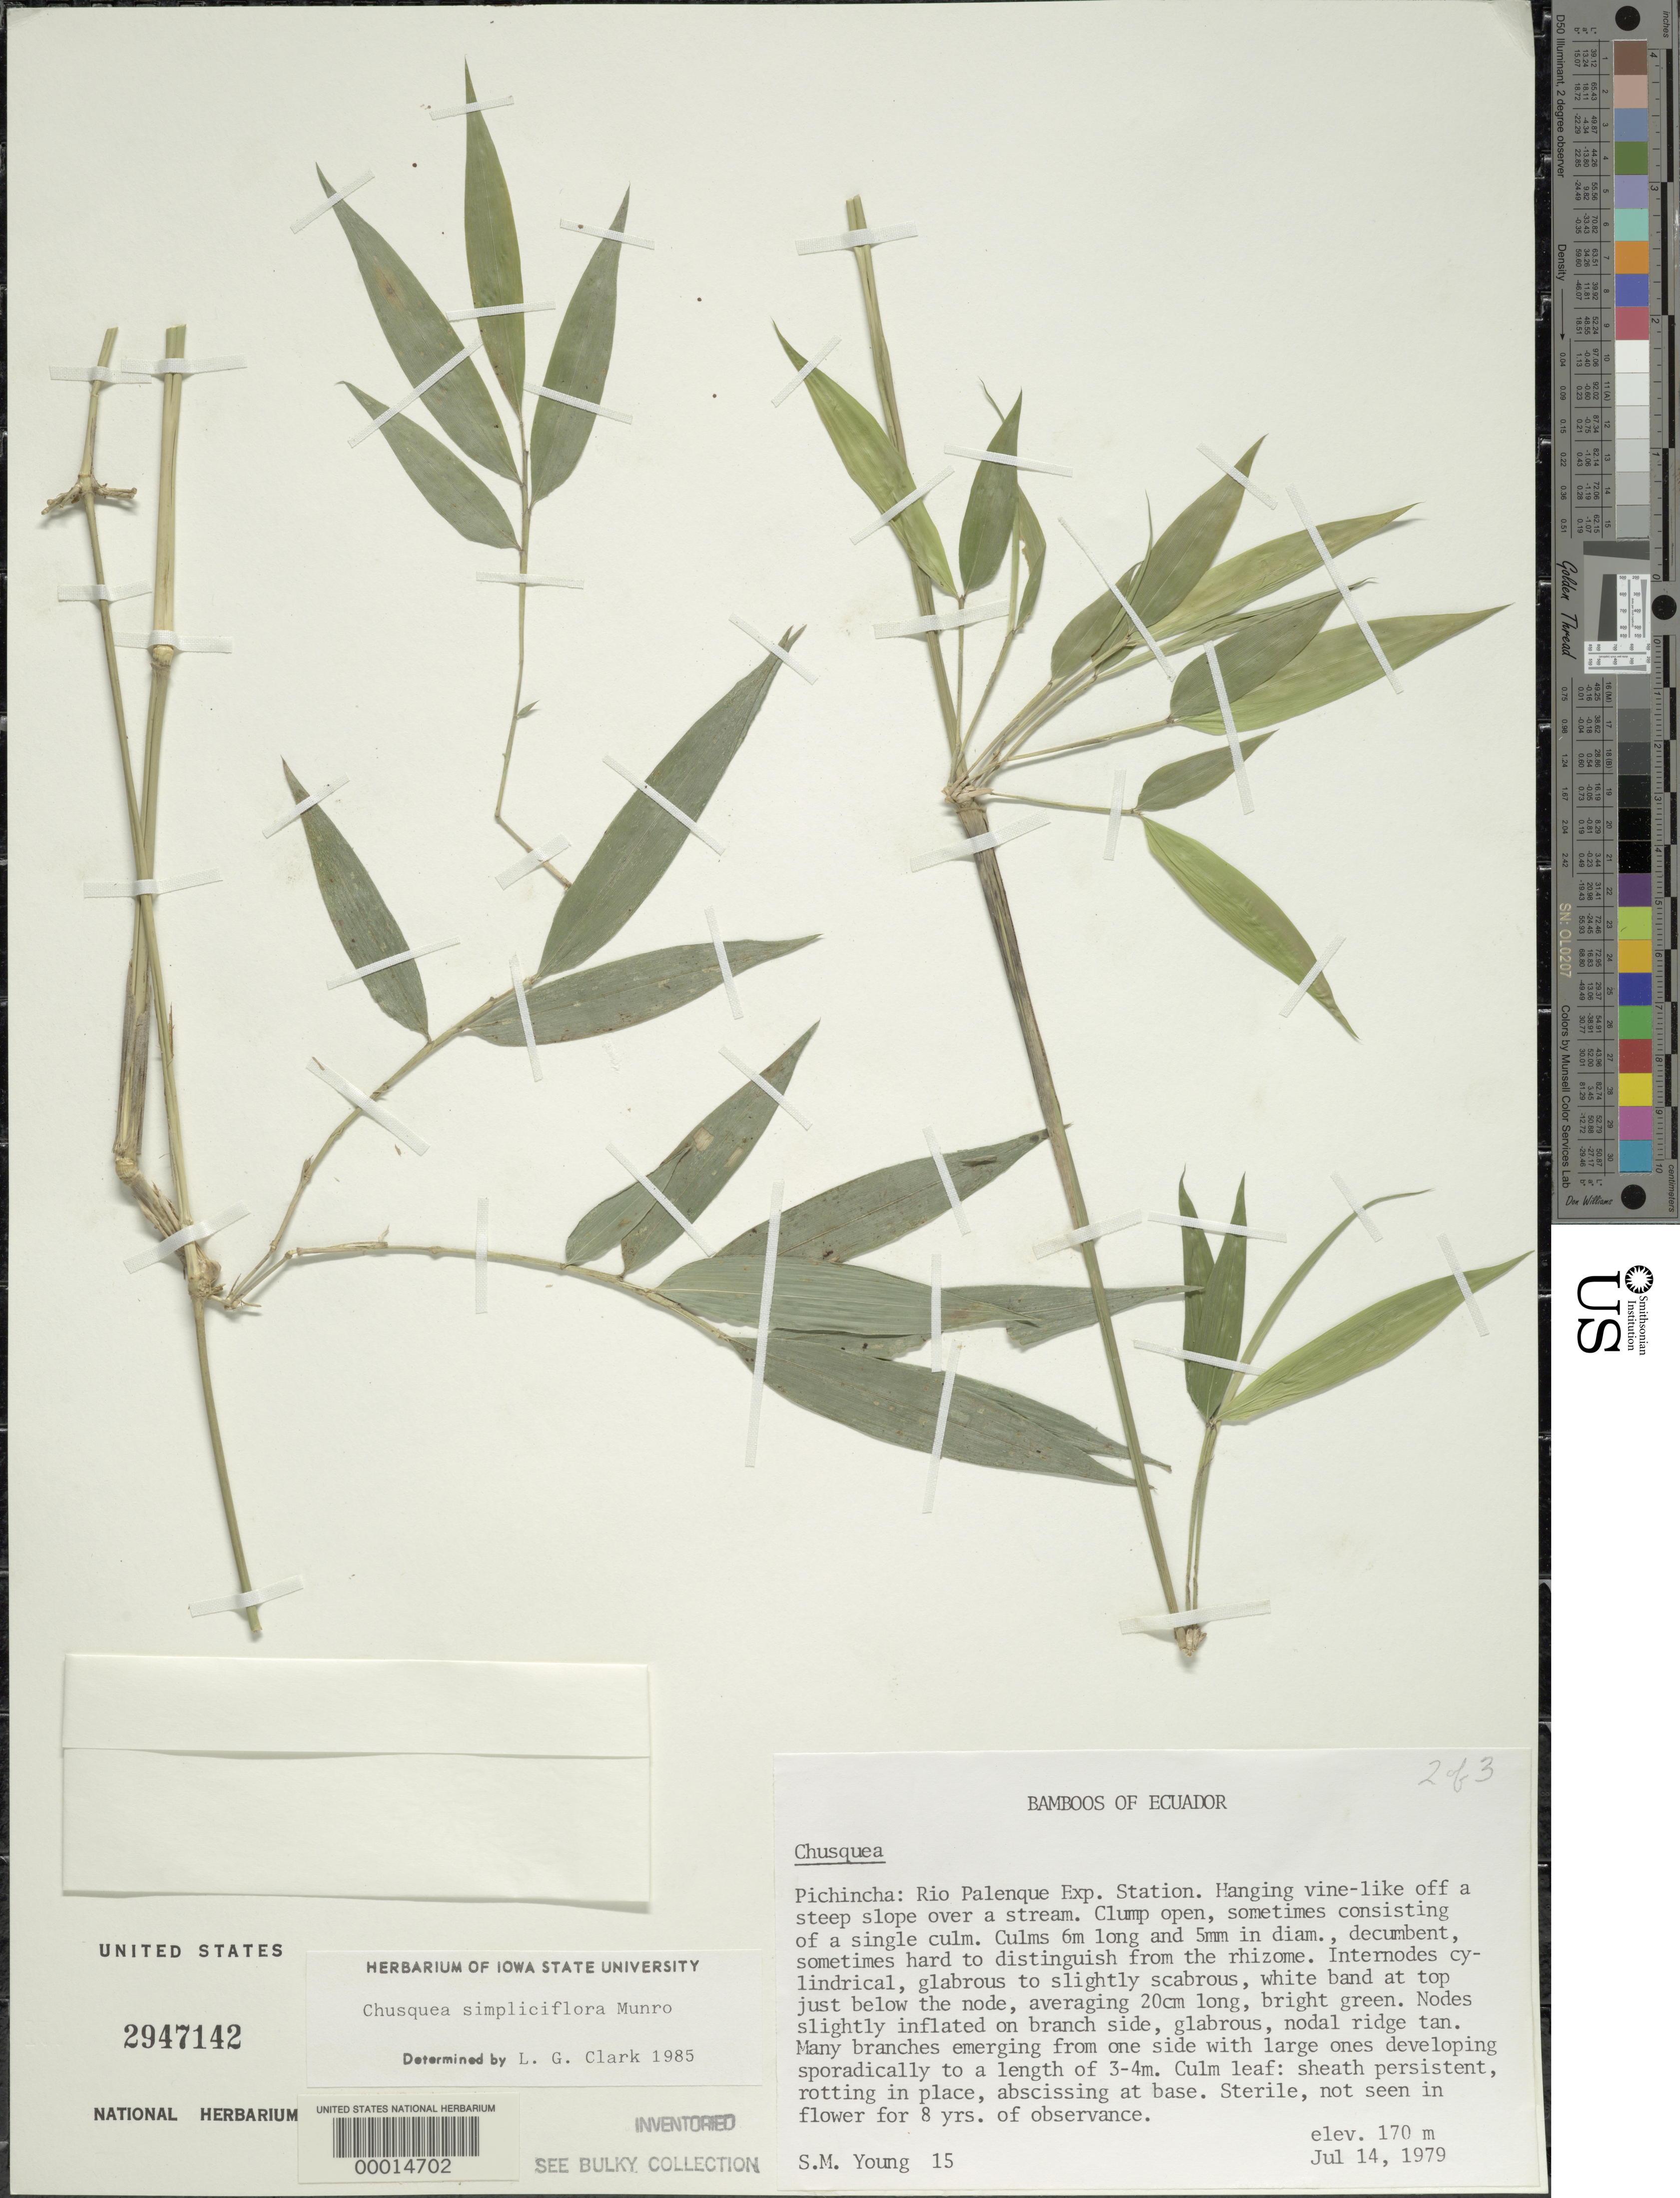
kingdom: Plantae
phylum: Tracheophyta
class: Liliopsida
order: Poales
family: Poaceae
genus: Chusquea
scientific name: Chusquea simpliciflora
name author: Munro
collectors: S. Young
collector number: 15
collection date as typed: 14 Jul 1979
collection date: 1979-07-14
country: Ecuador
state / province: Pichincha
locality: Rio palenque Experimental Station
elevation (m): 170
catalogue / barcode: US 2947142